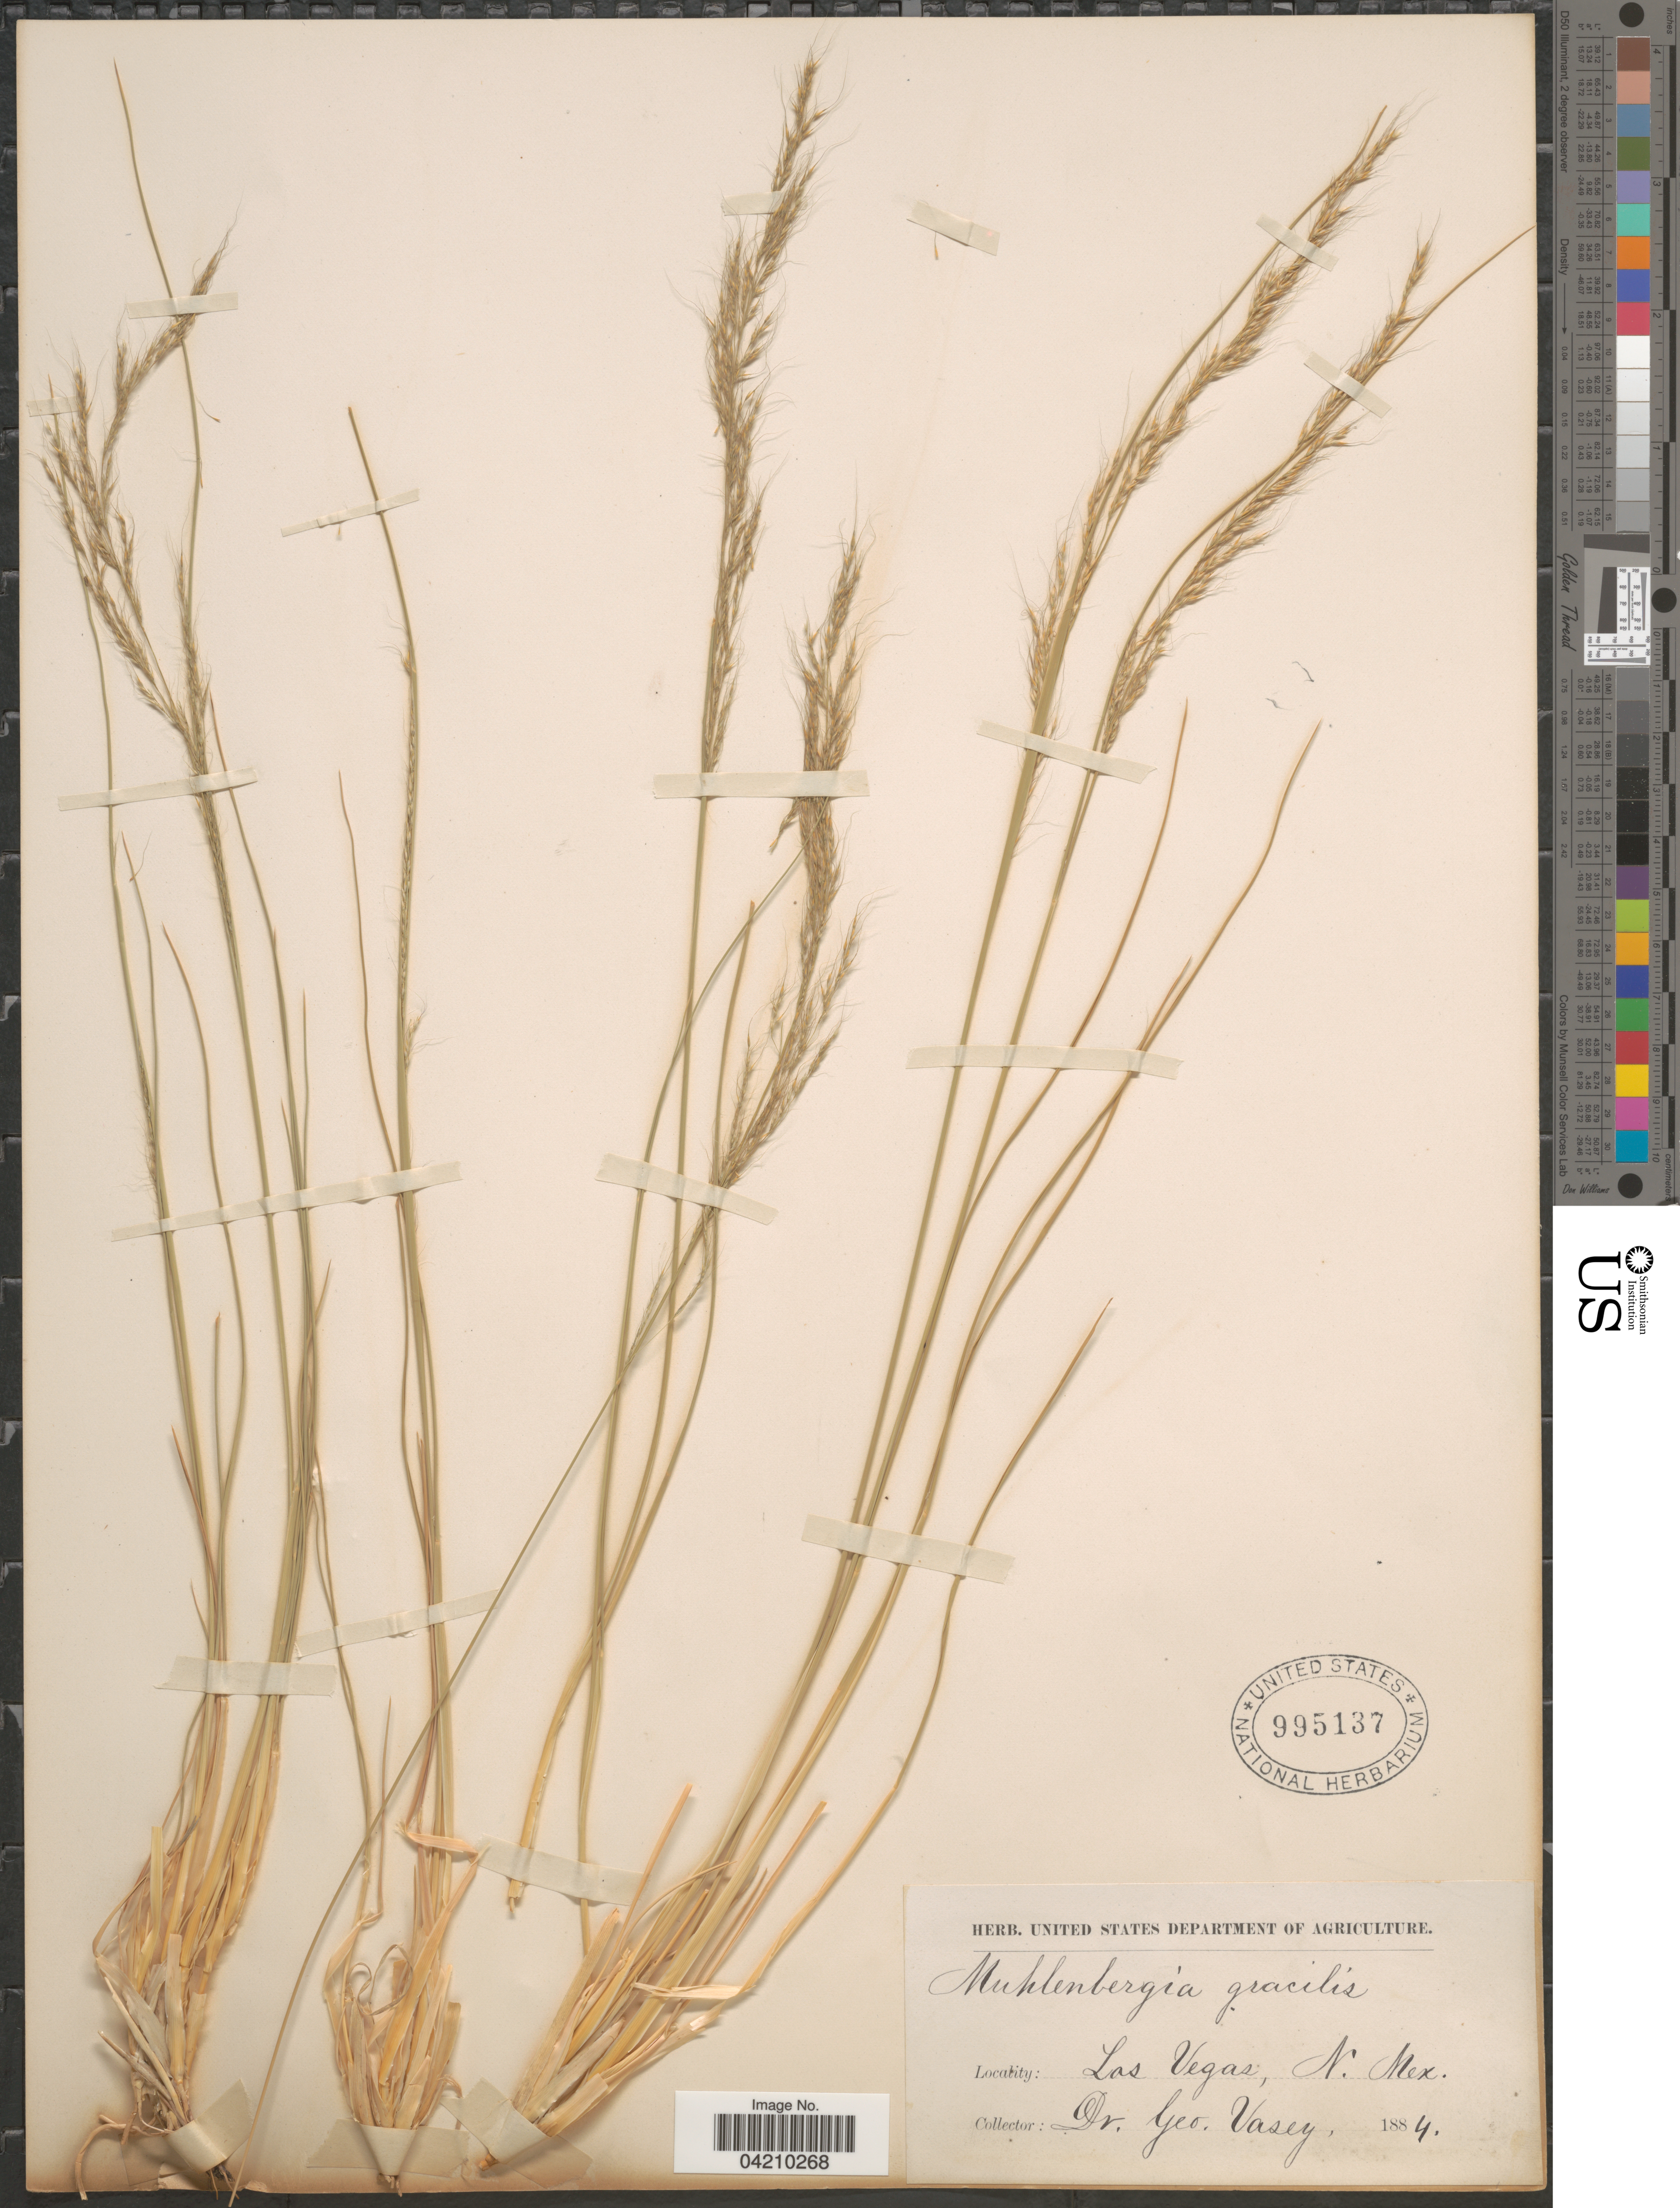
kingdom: Plantae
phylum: Tracheophyta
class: Liliopsida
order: Poales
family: Poaceae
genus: Muhlenbergia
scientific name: Muhlenbergia montana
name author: (Nutt.) Hitchc.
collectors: G. Vasey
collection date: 1884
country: United States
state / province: New Mexico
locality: Las Vegas.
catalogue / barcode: US 995137